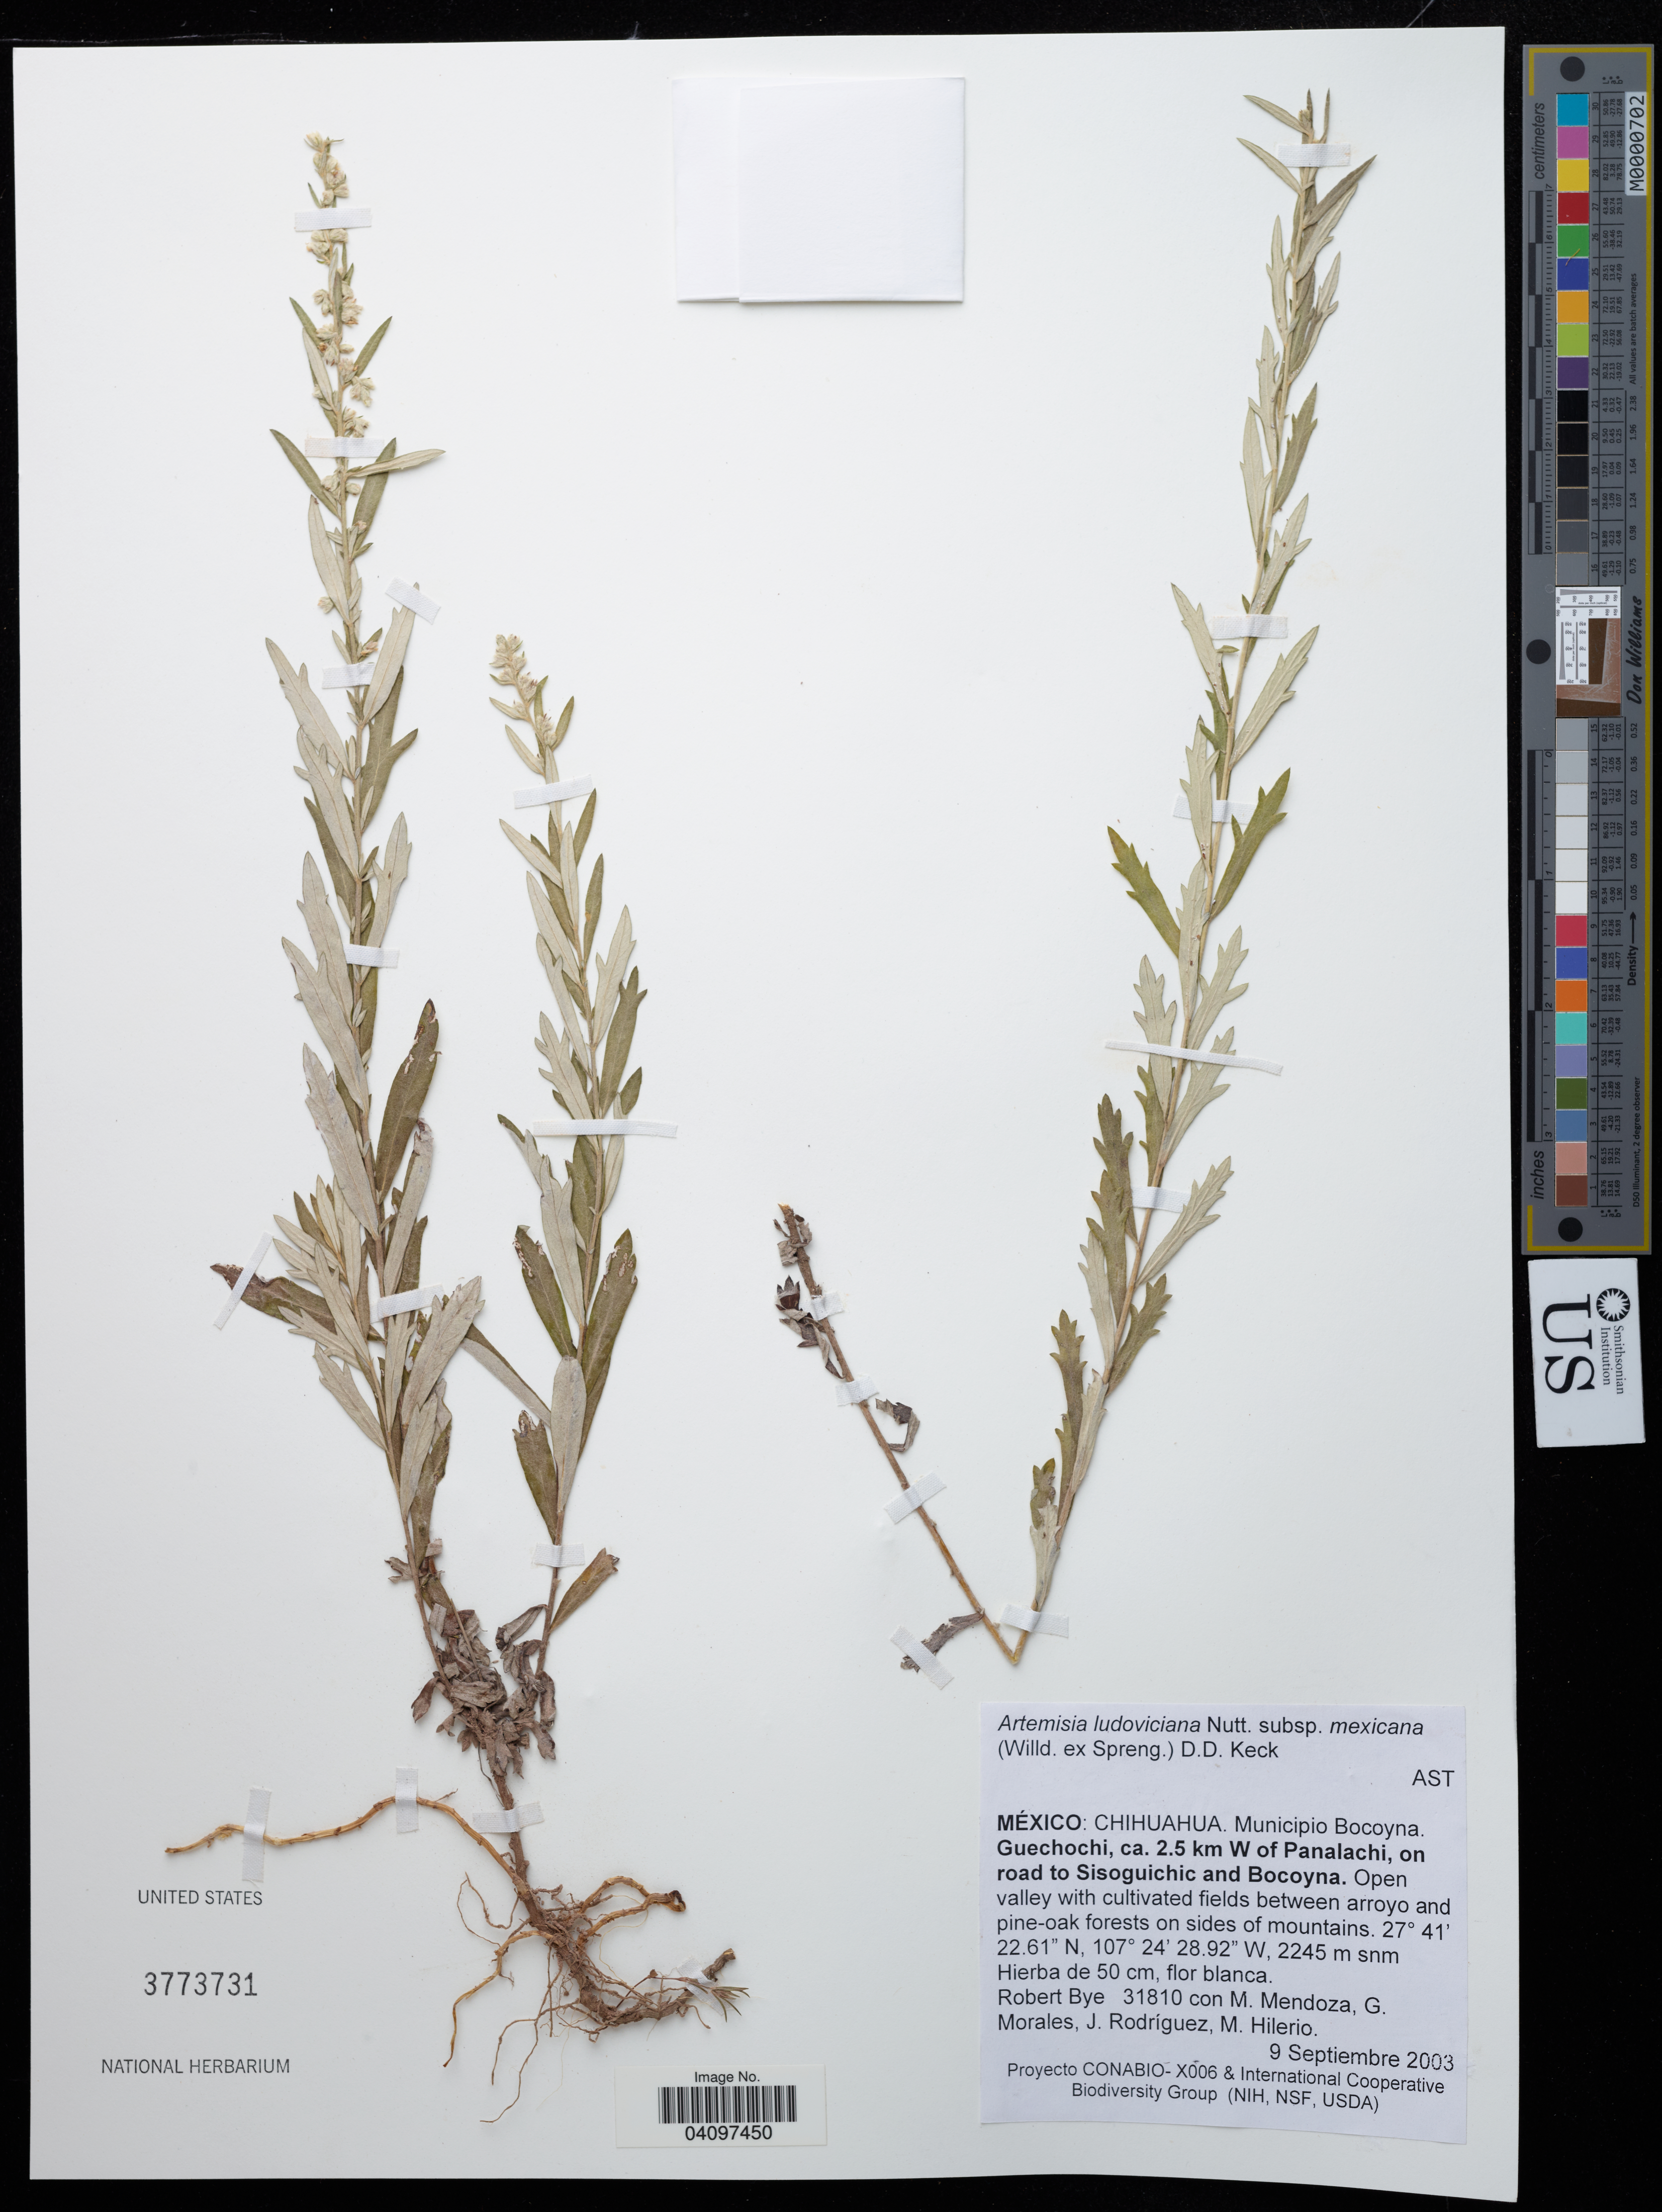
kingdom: Plantae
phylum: Tracheophyta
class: Magnoliopsida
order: Asterales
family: Asteraceae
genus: Artemisia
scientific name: Artemisia ludoviciana subsp. mexicana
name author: (Willd. ex Spreng.) D.D. Keck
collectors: R. A. Bye, M. Mendoza, G. Morales & J. Rodriguez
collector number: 31810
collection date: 2003-09-09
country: Mexico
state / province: Chihuahua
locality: Municipio Bocoyna. Guechochi, ca. 2.5 km W of Panalachi, on road to Sisoguichic and Bocoyna.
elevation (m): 2245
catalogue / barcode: US 3773731